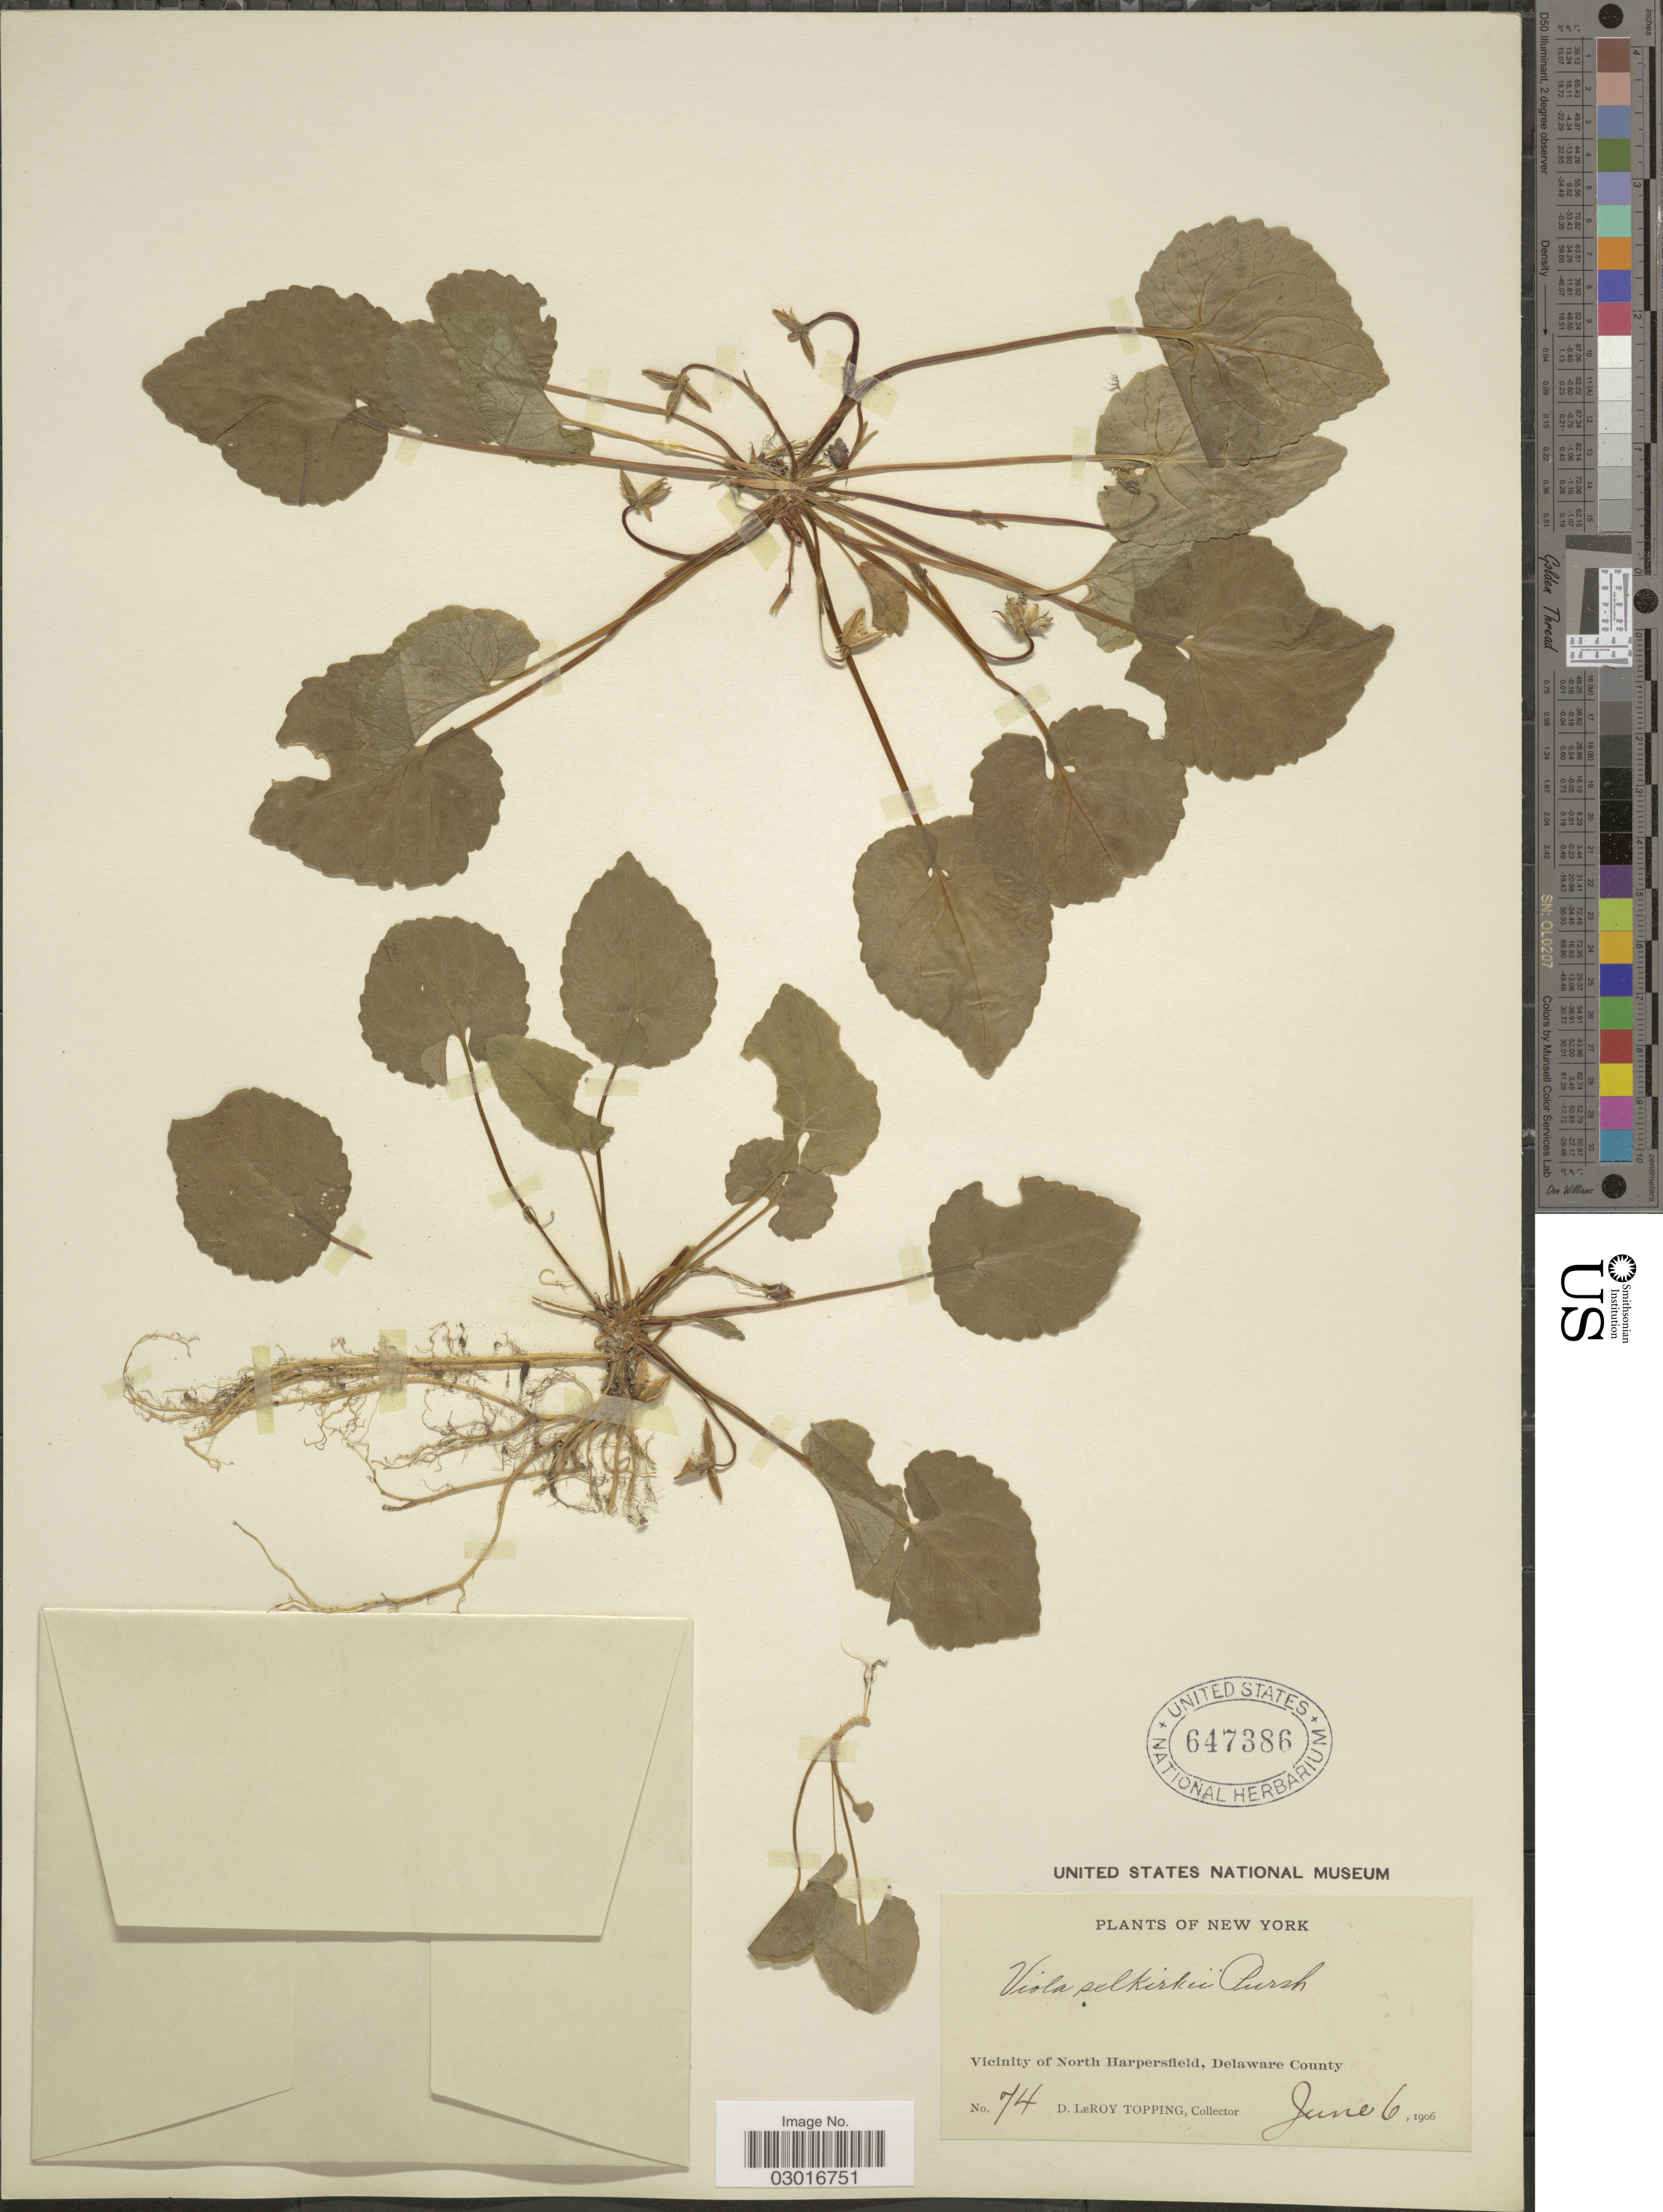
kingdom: Plantae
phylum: Tracheophyta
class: Magnoliopsida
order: Malpighiales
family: Violaceae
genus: Viola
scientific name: Viola selkirkii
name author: Pursh ex Goldie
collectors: D. L. Topping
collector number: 74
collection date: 1906-06-06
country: United States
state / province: New York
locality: Vicinity of North Harpersfield, Delaware County.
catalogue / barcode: US 647386